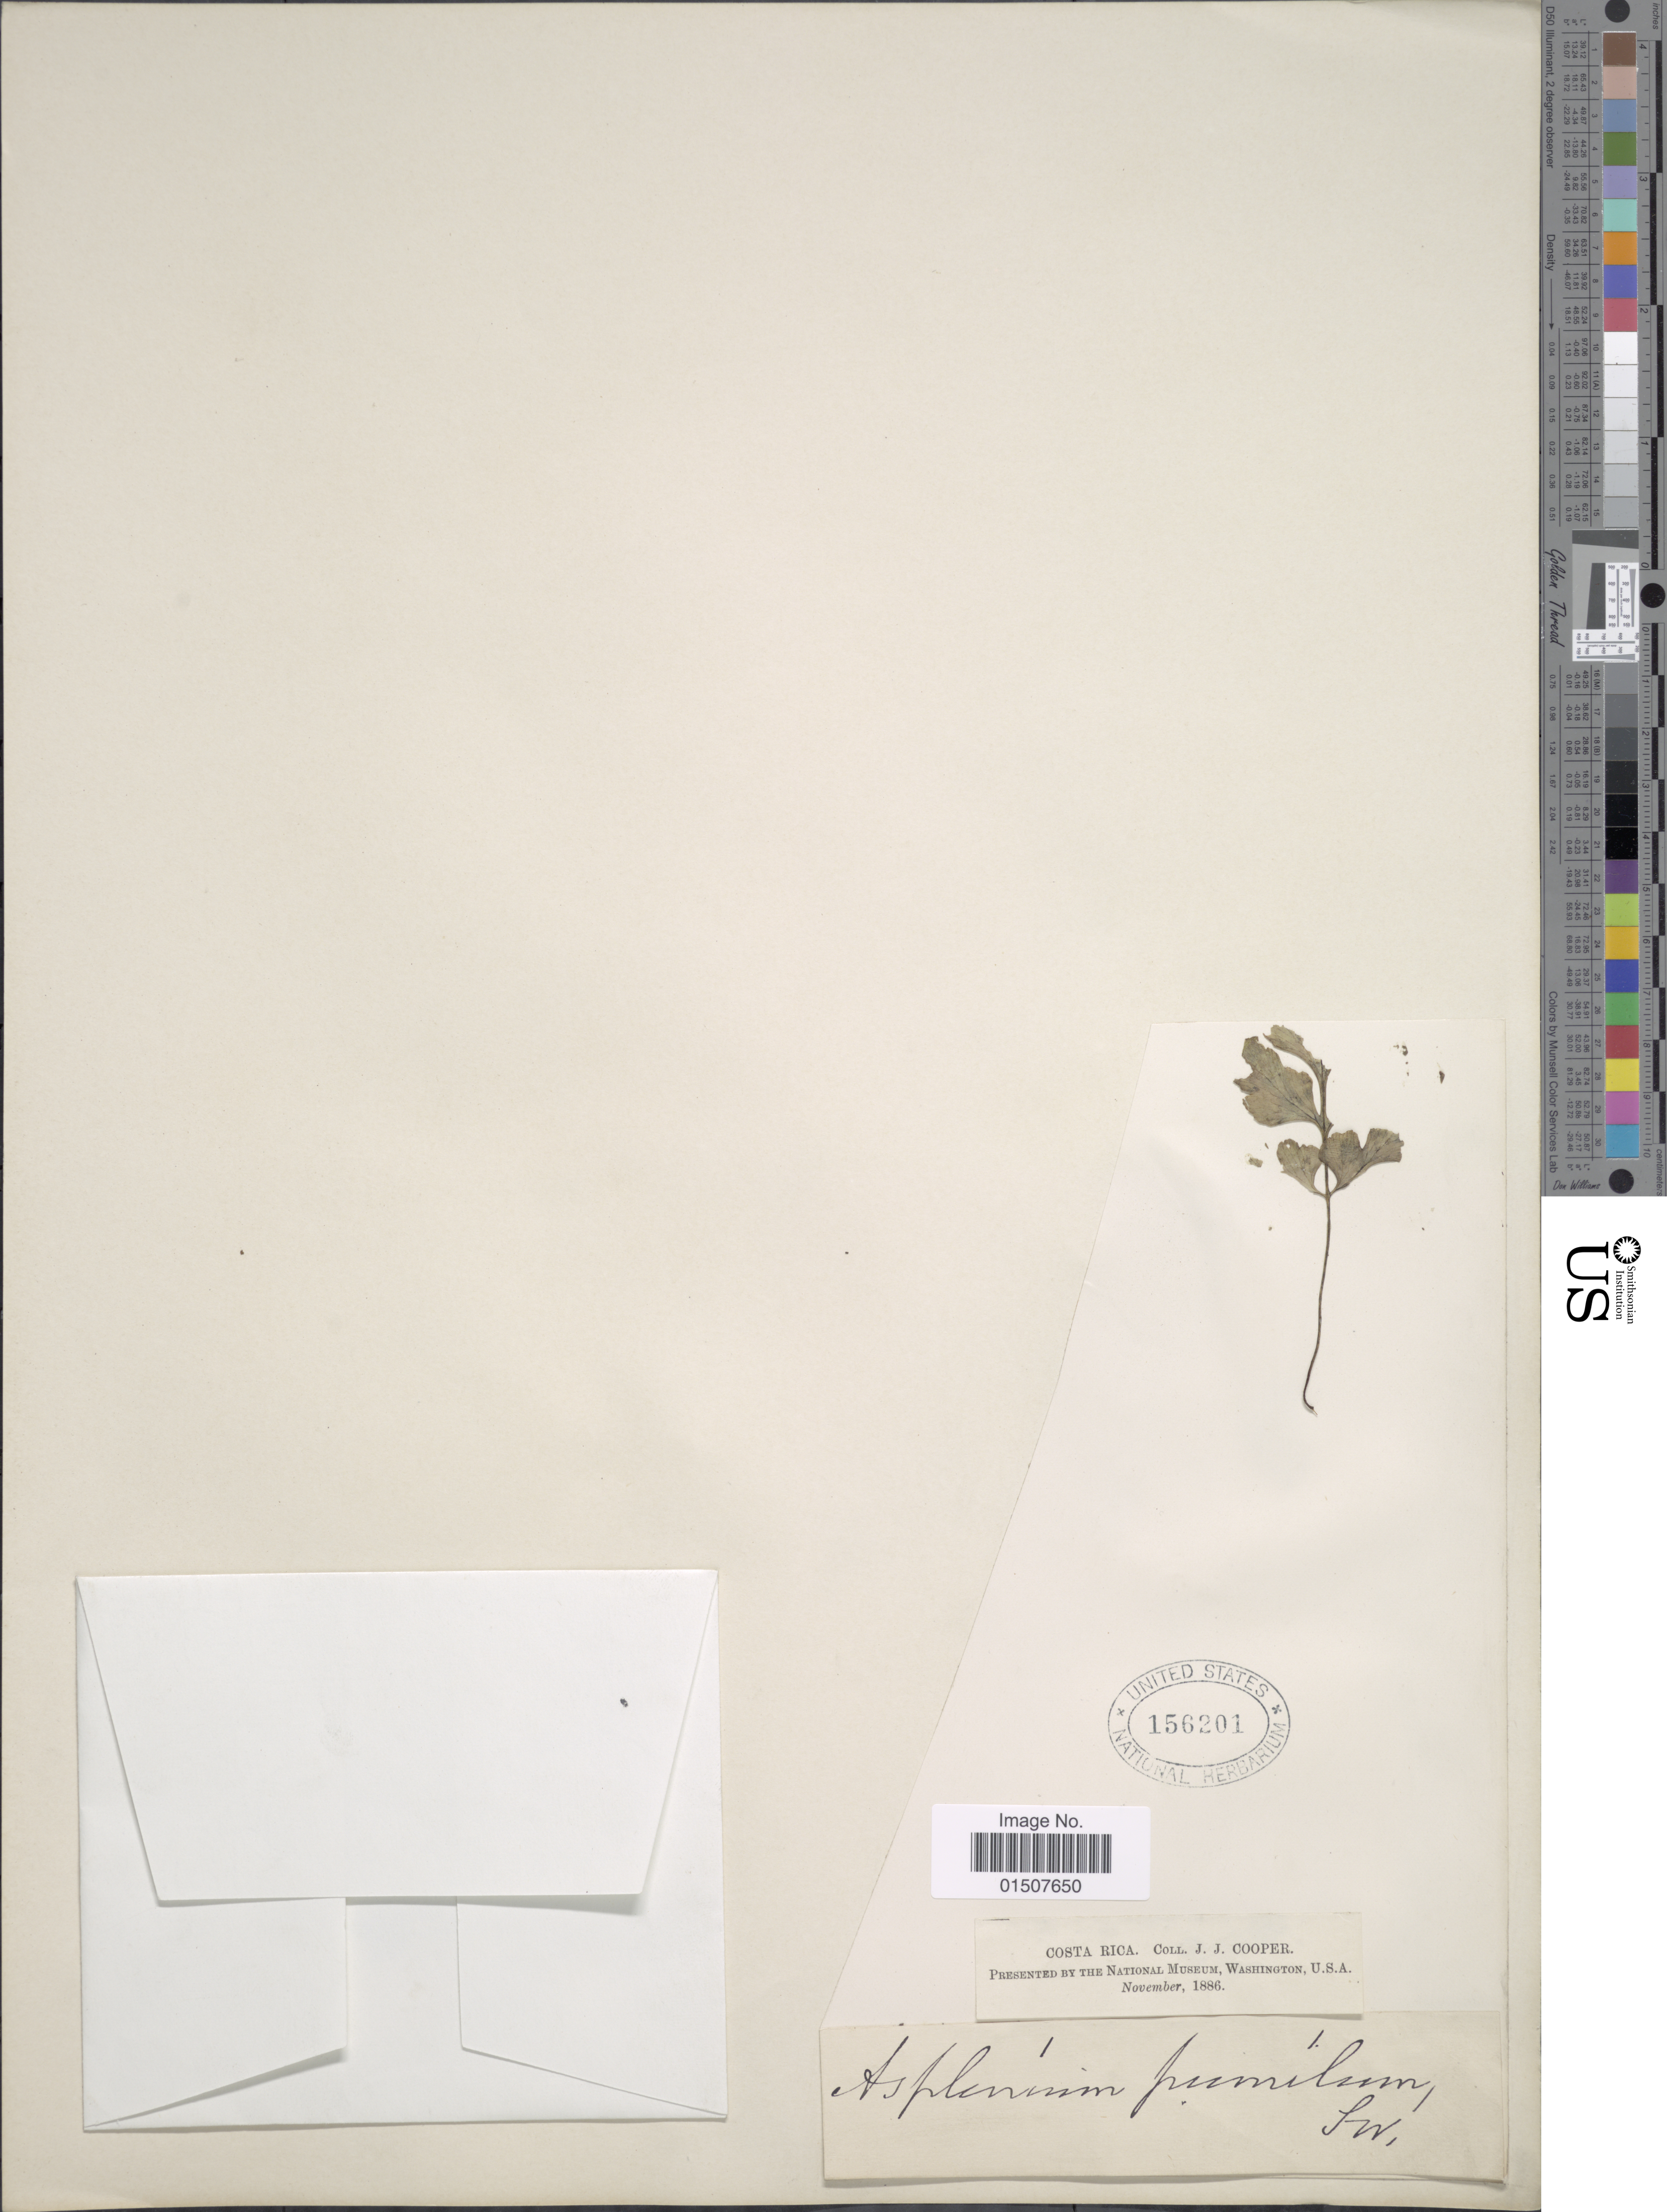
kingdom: Plantae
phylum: Tracheophyta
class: Polypodiopsida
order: Polypodiales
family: Aspleniaceae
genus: Asplenium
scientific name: Asplenium pumilum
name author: Sw.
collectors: J. J. Cooper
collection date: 1886-11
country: Costa Rica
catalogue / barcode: US 156201